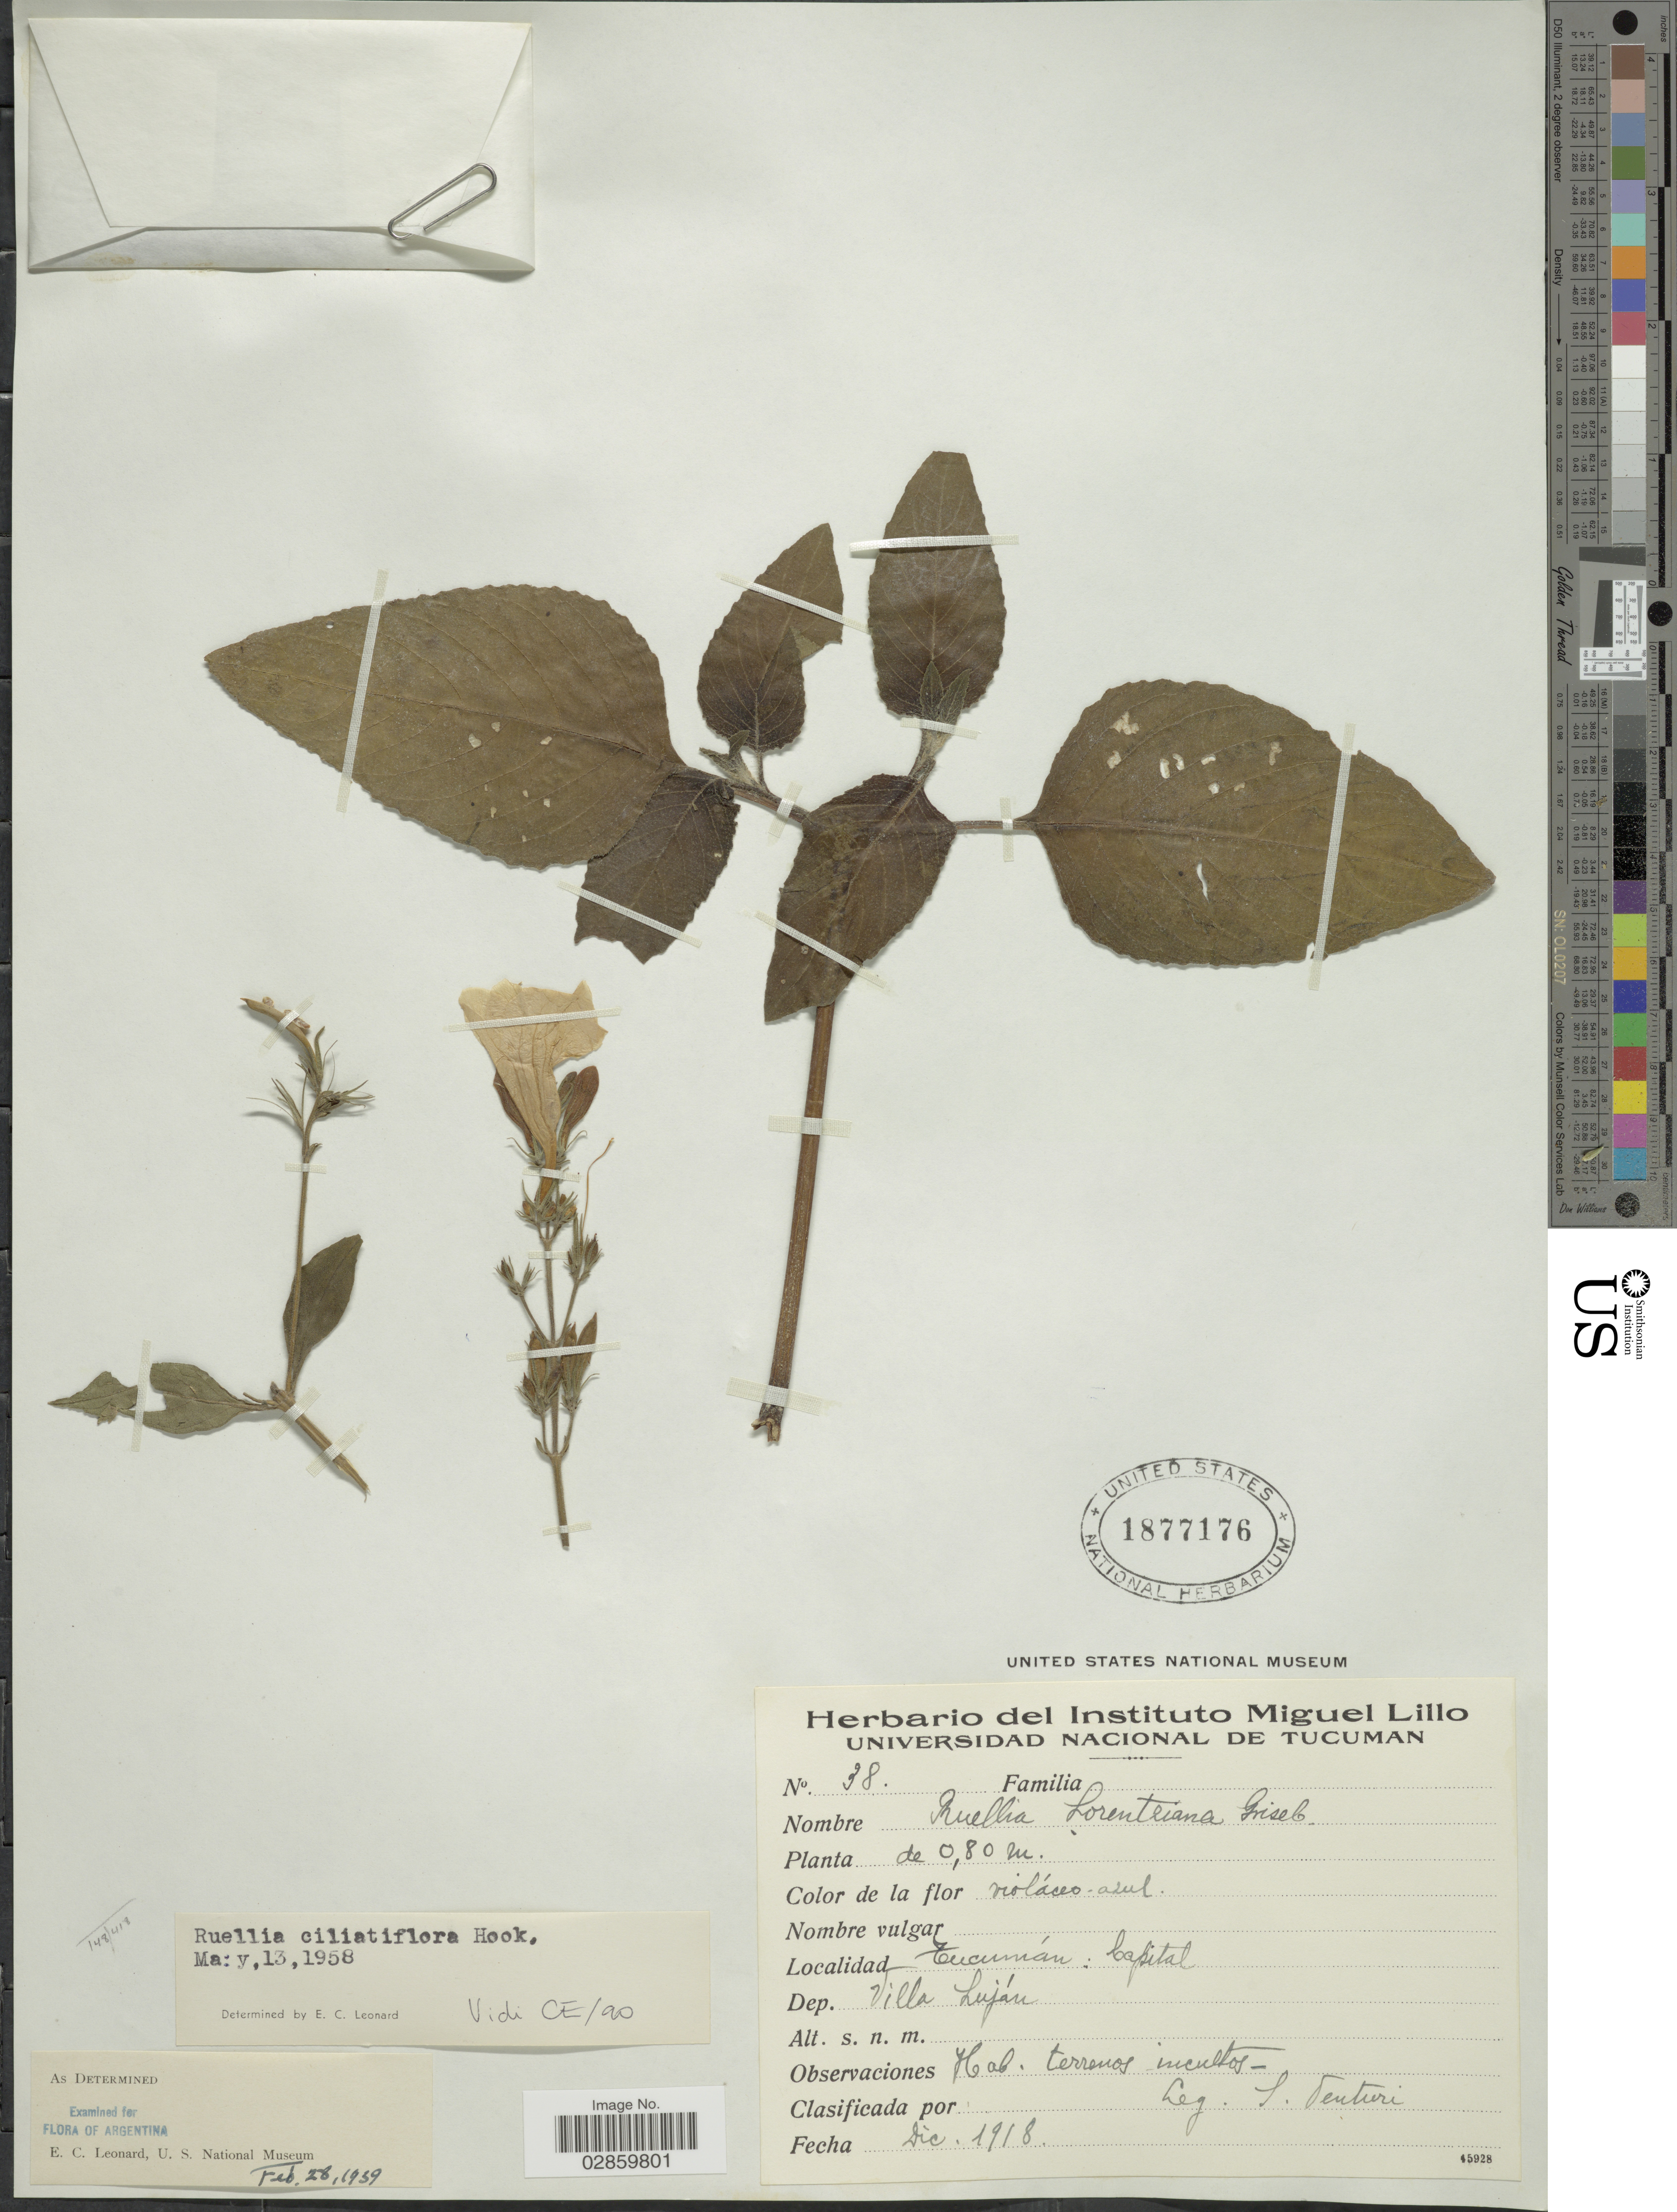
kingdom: Plantae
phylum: Tracheophyta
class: Magnoliopsida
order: Lamiales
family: Acanthaceae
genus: Ruellia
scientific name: Ruellia ciliatiflora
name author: Hook.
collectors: S. Venturi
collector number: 38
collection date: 1918-12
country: Argentina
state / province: Tucuman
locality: Capital. Dep. Villa Luján.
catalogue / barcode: US 1877176